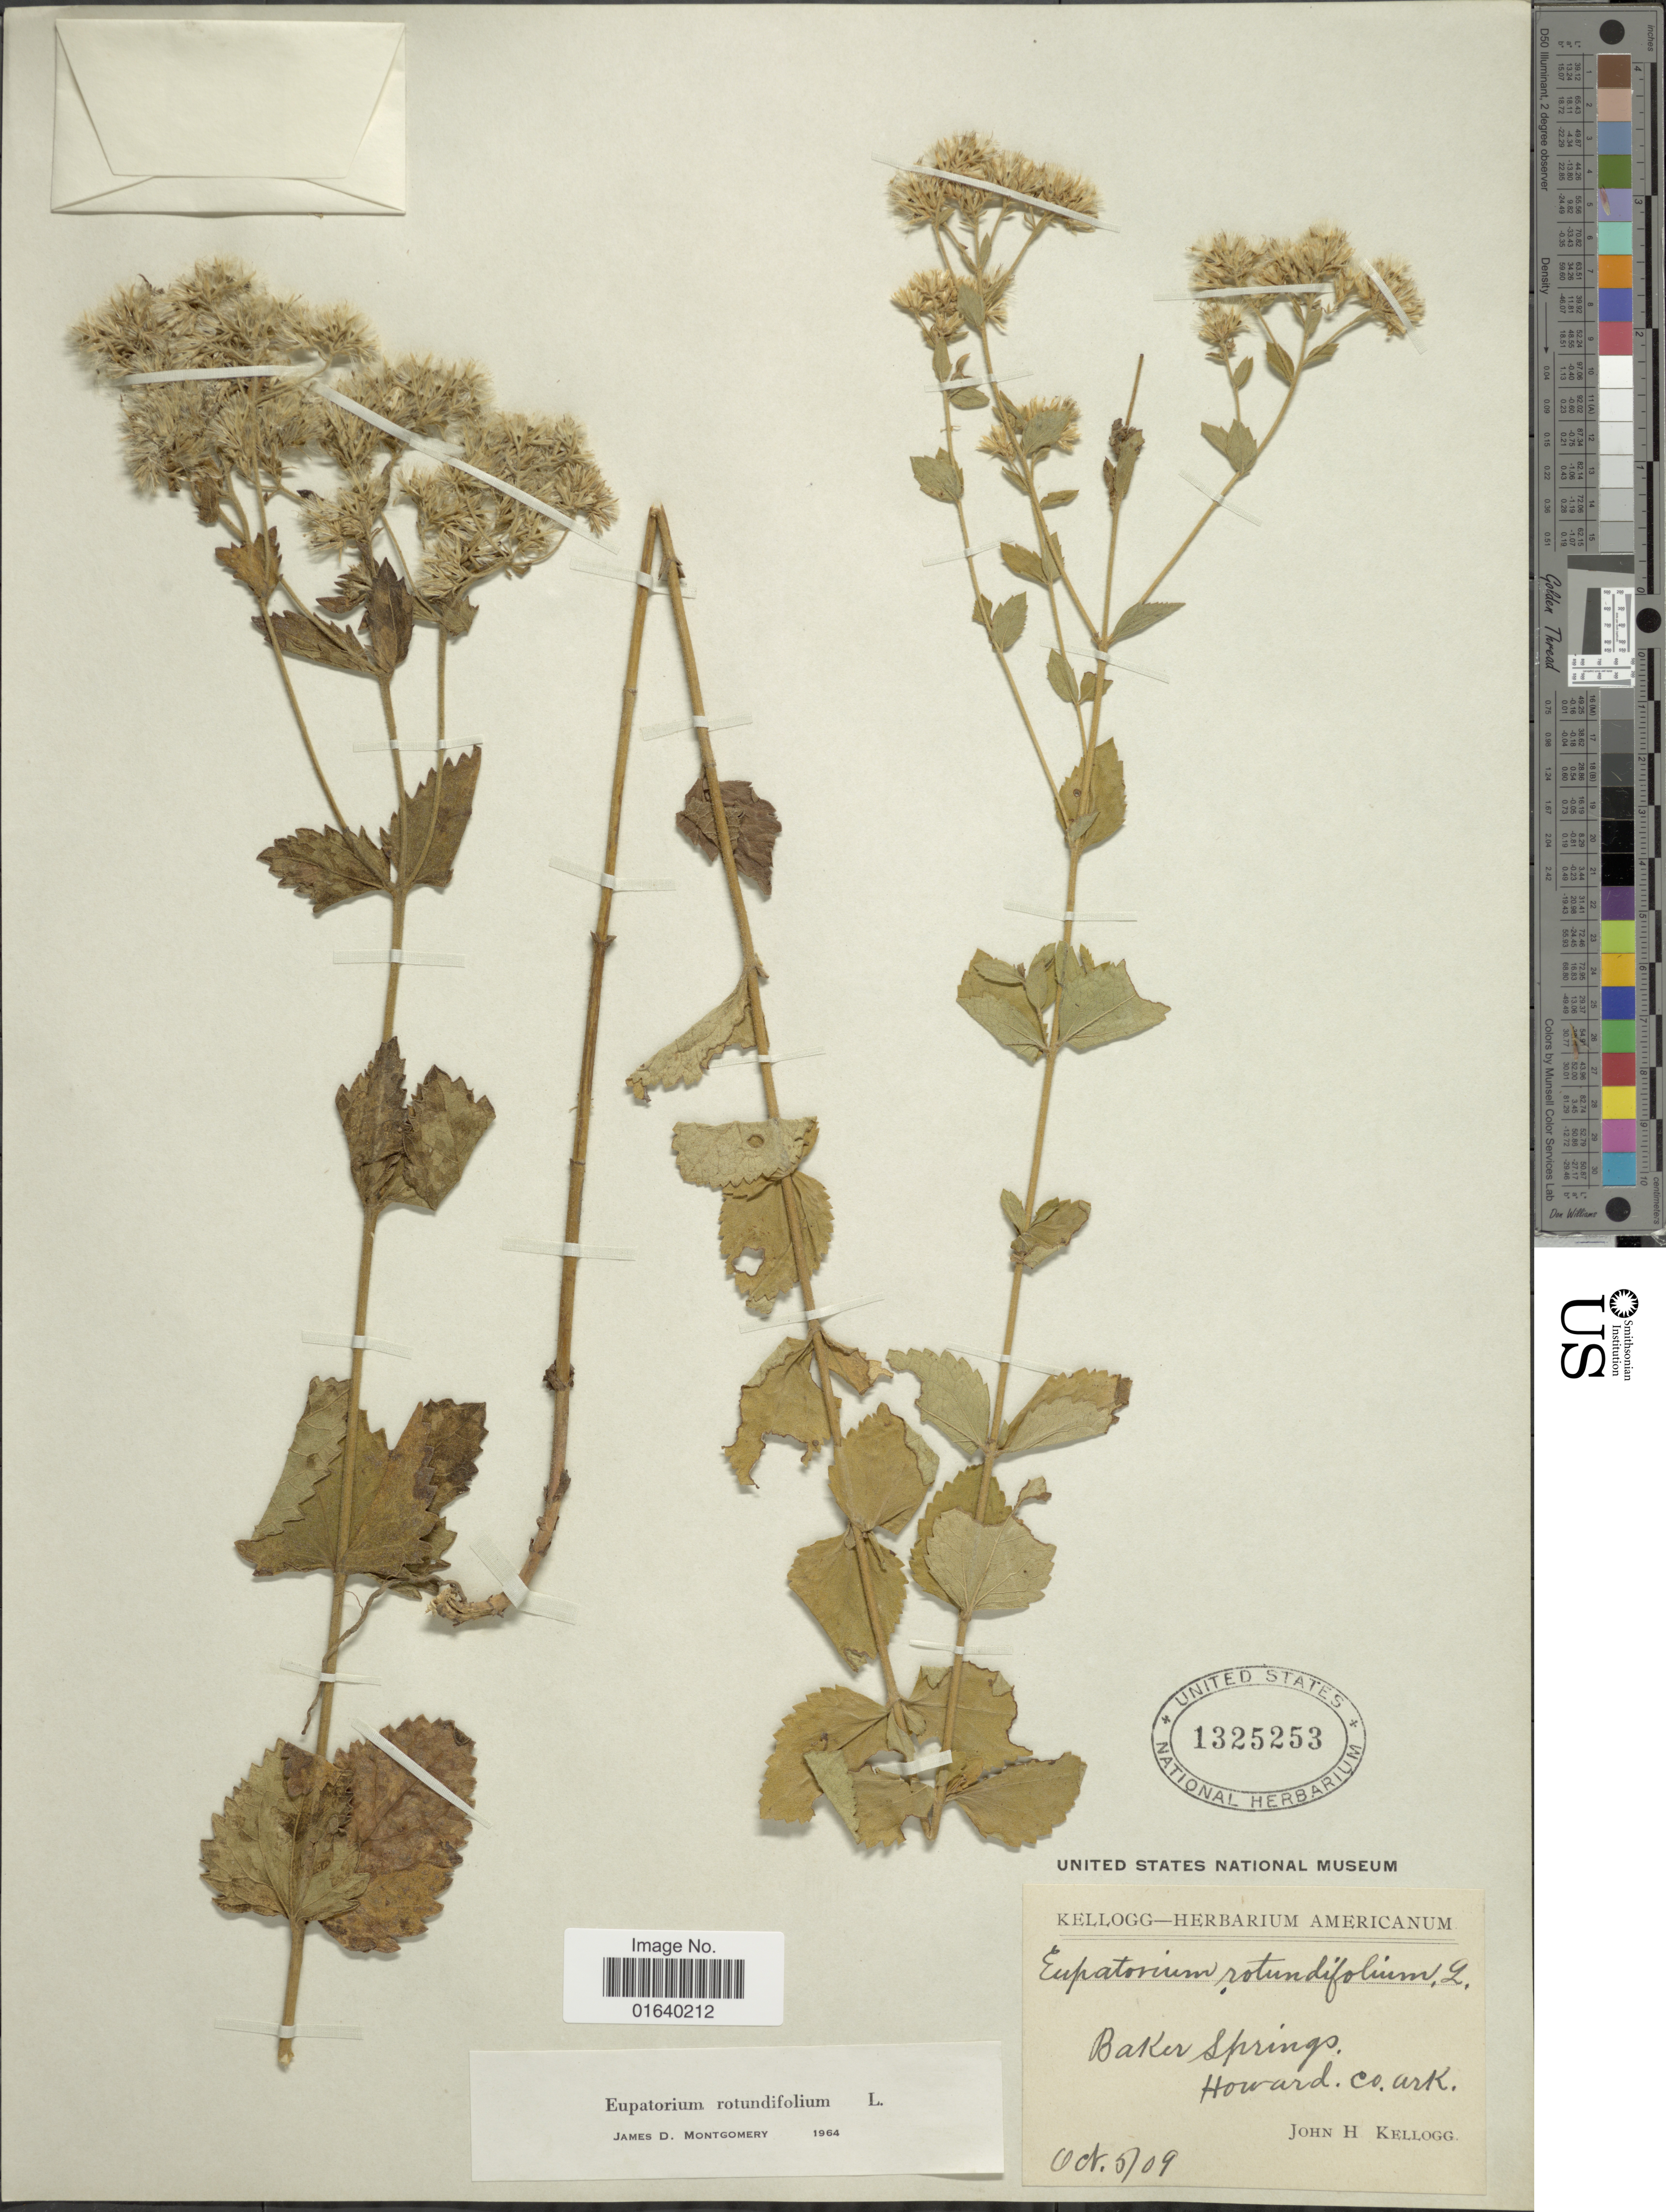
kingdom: Plantae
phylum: Tracheophyta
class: Magnoliopsida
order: Asterales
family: Asteraceae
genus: Eupatorium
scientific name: Eupatorium rotundifolium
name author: L.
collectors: J. H. Kellogg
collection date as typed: Transcribed d/m/y: 5/10/9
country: United States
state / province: Arkansas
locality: Bake Spring, Howard Co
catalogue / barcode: US 1325253